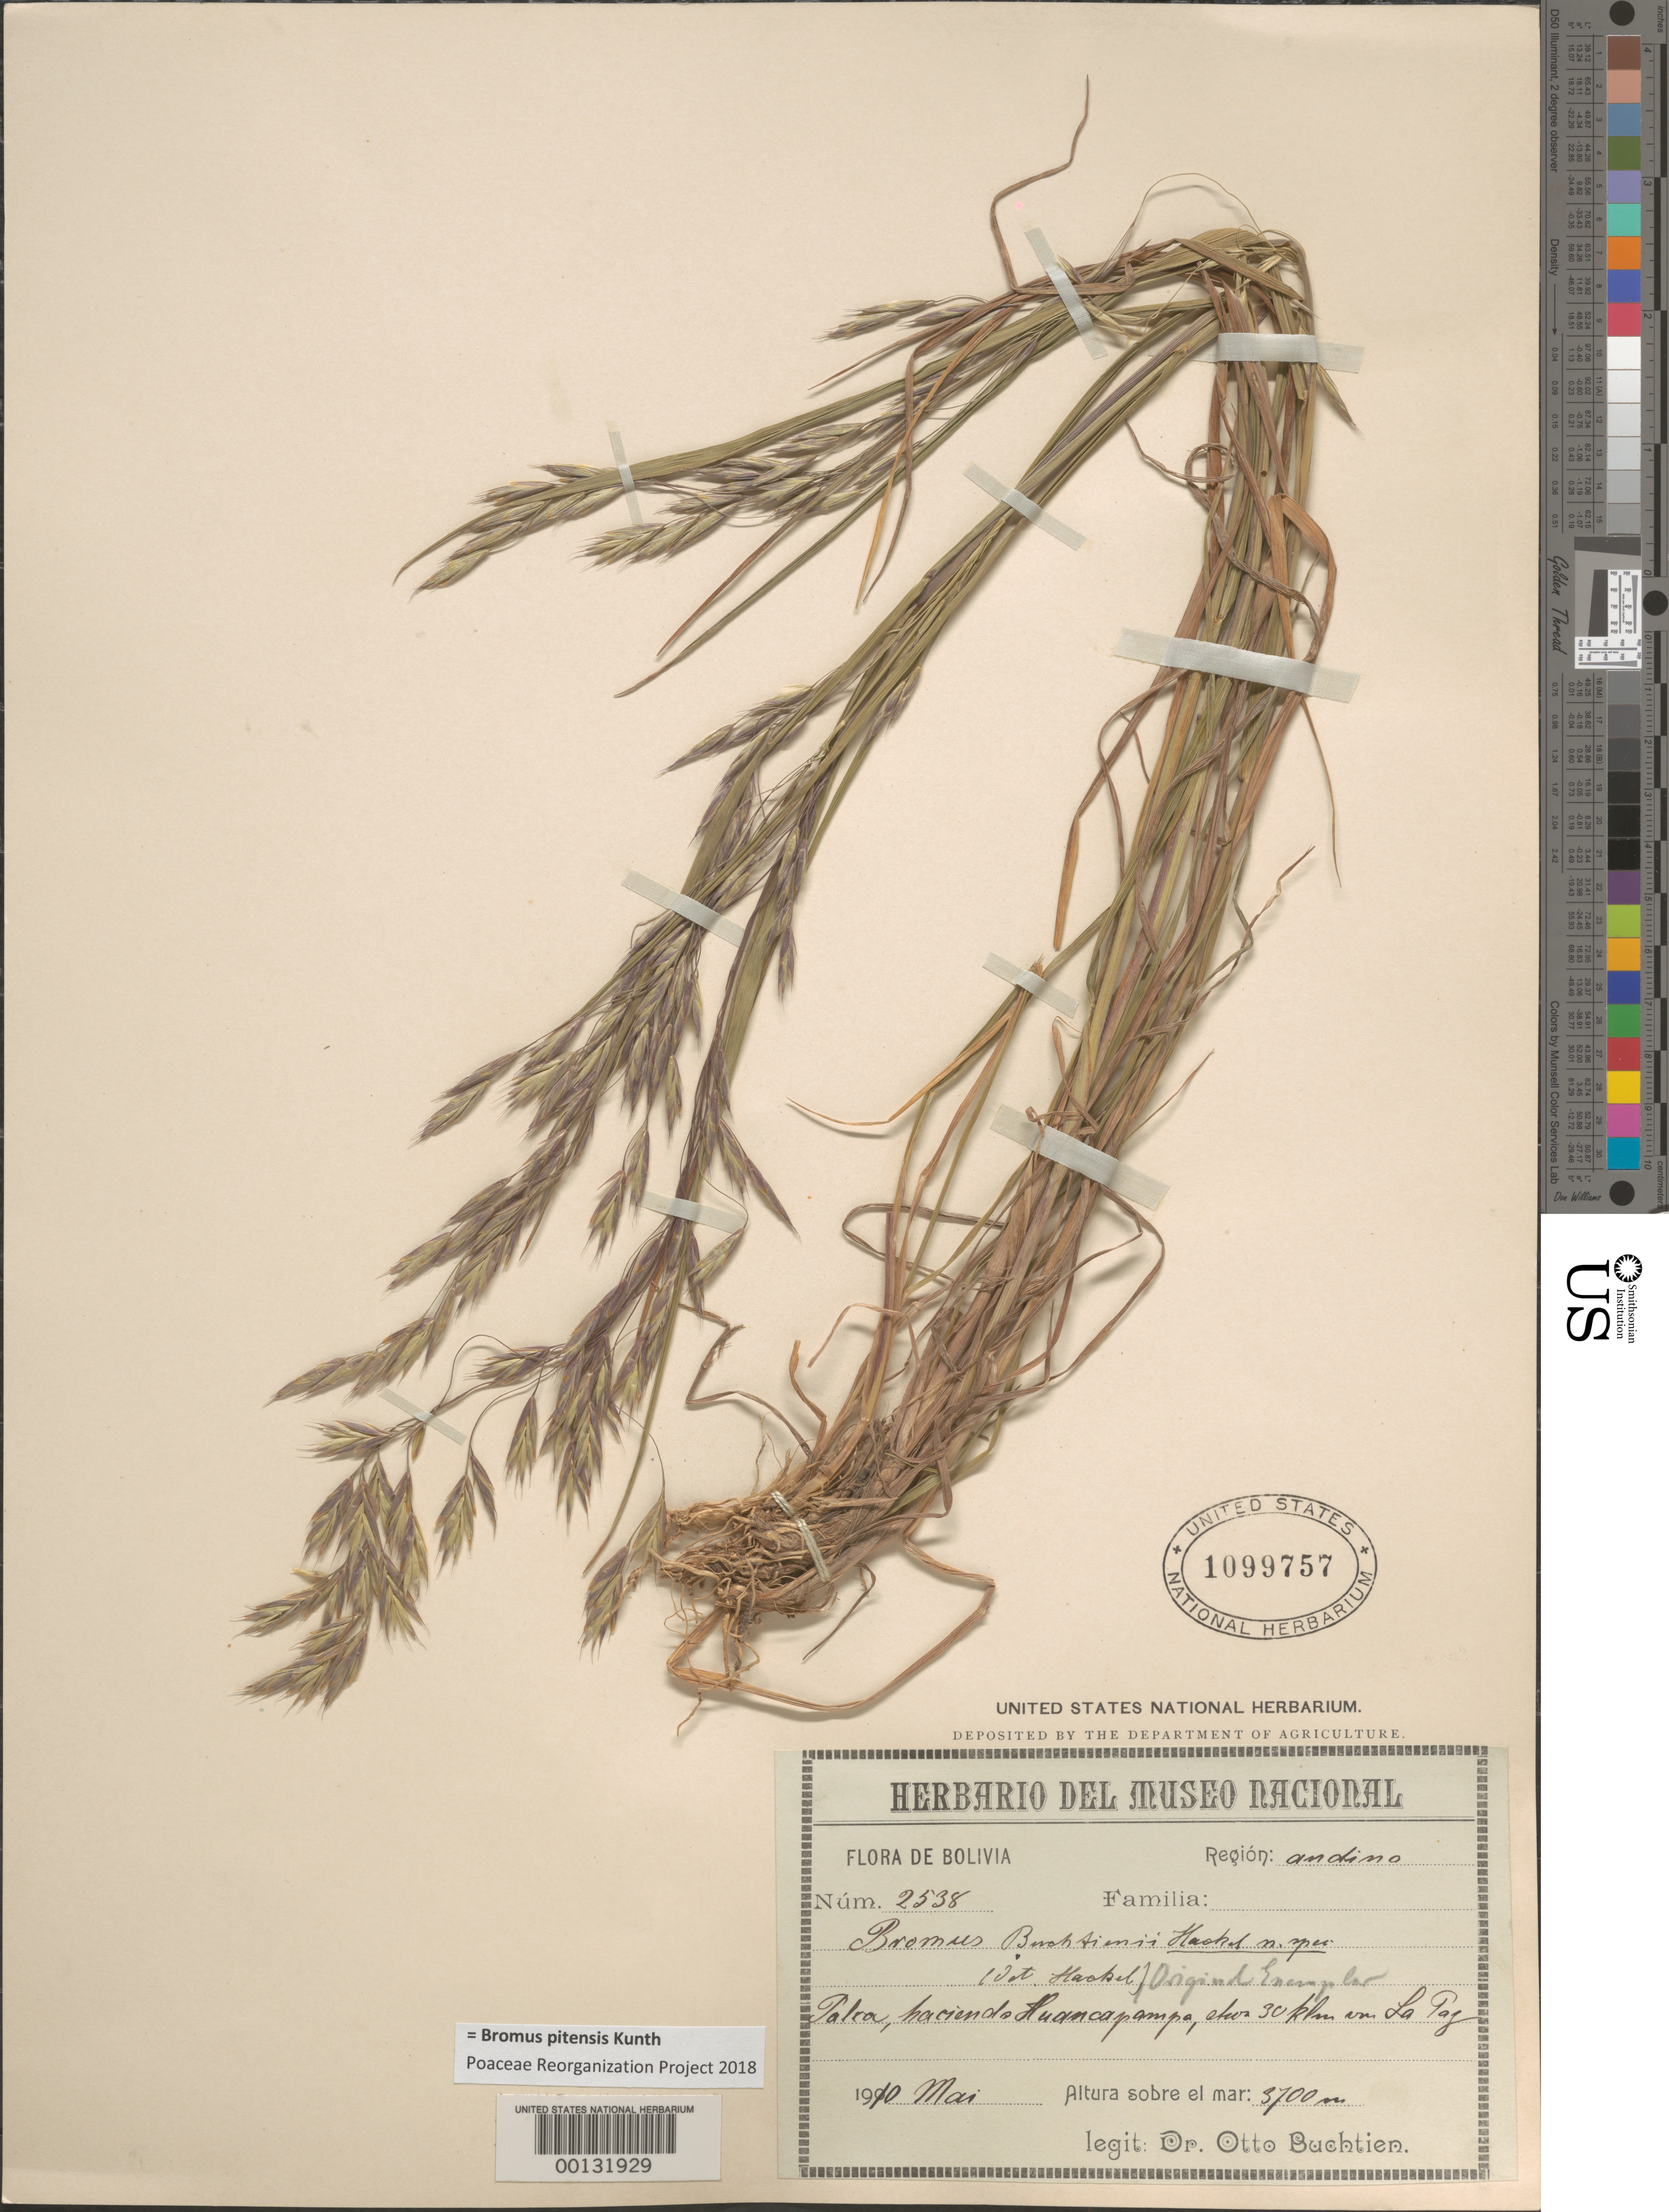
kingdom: Plantae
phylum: Tracheophyta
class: Liliopsida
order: Poales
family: Poaceae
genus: Bromus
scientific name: Bromus buchtienii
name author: Hack.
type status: Isotype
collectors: O. Buchtien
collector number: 2538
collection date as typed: Mar 1910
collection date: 1910-03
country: Bolivia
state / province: La Paz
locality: Haunca Pampa Palca.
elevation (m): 3700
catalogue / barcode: US 1099757